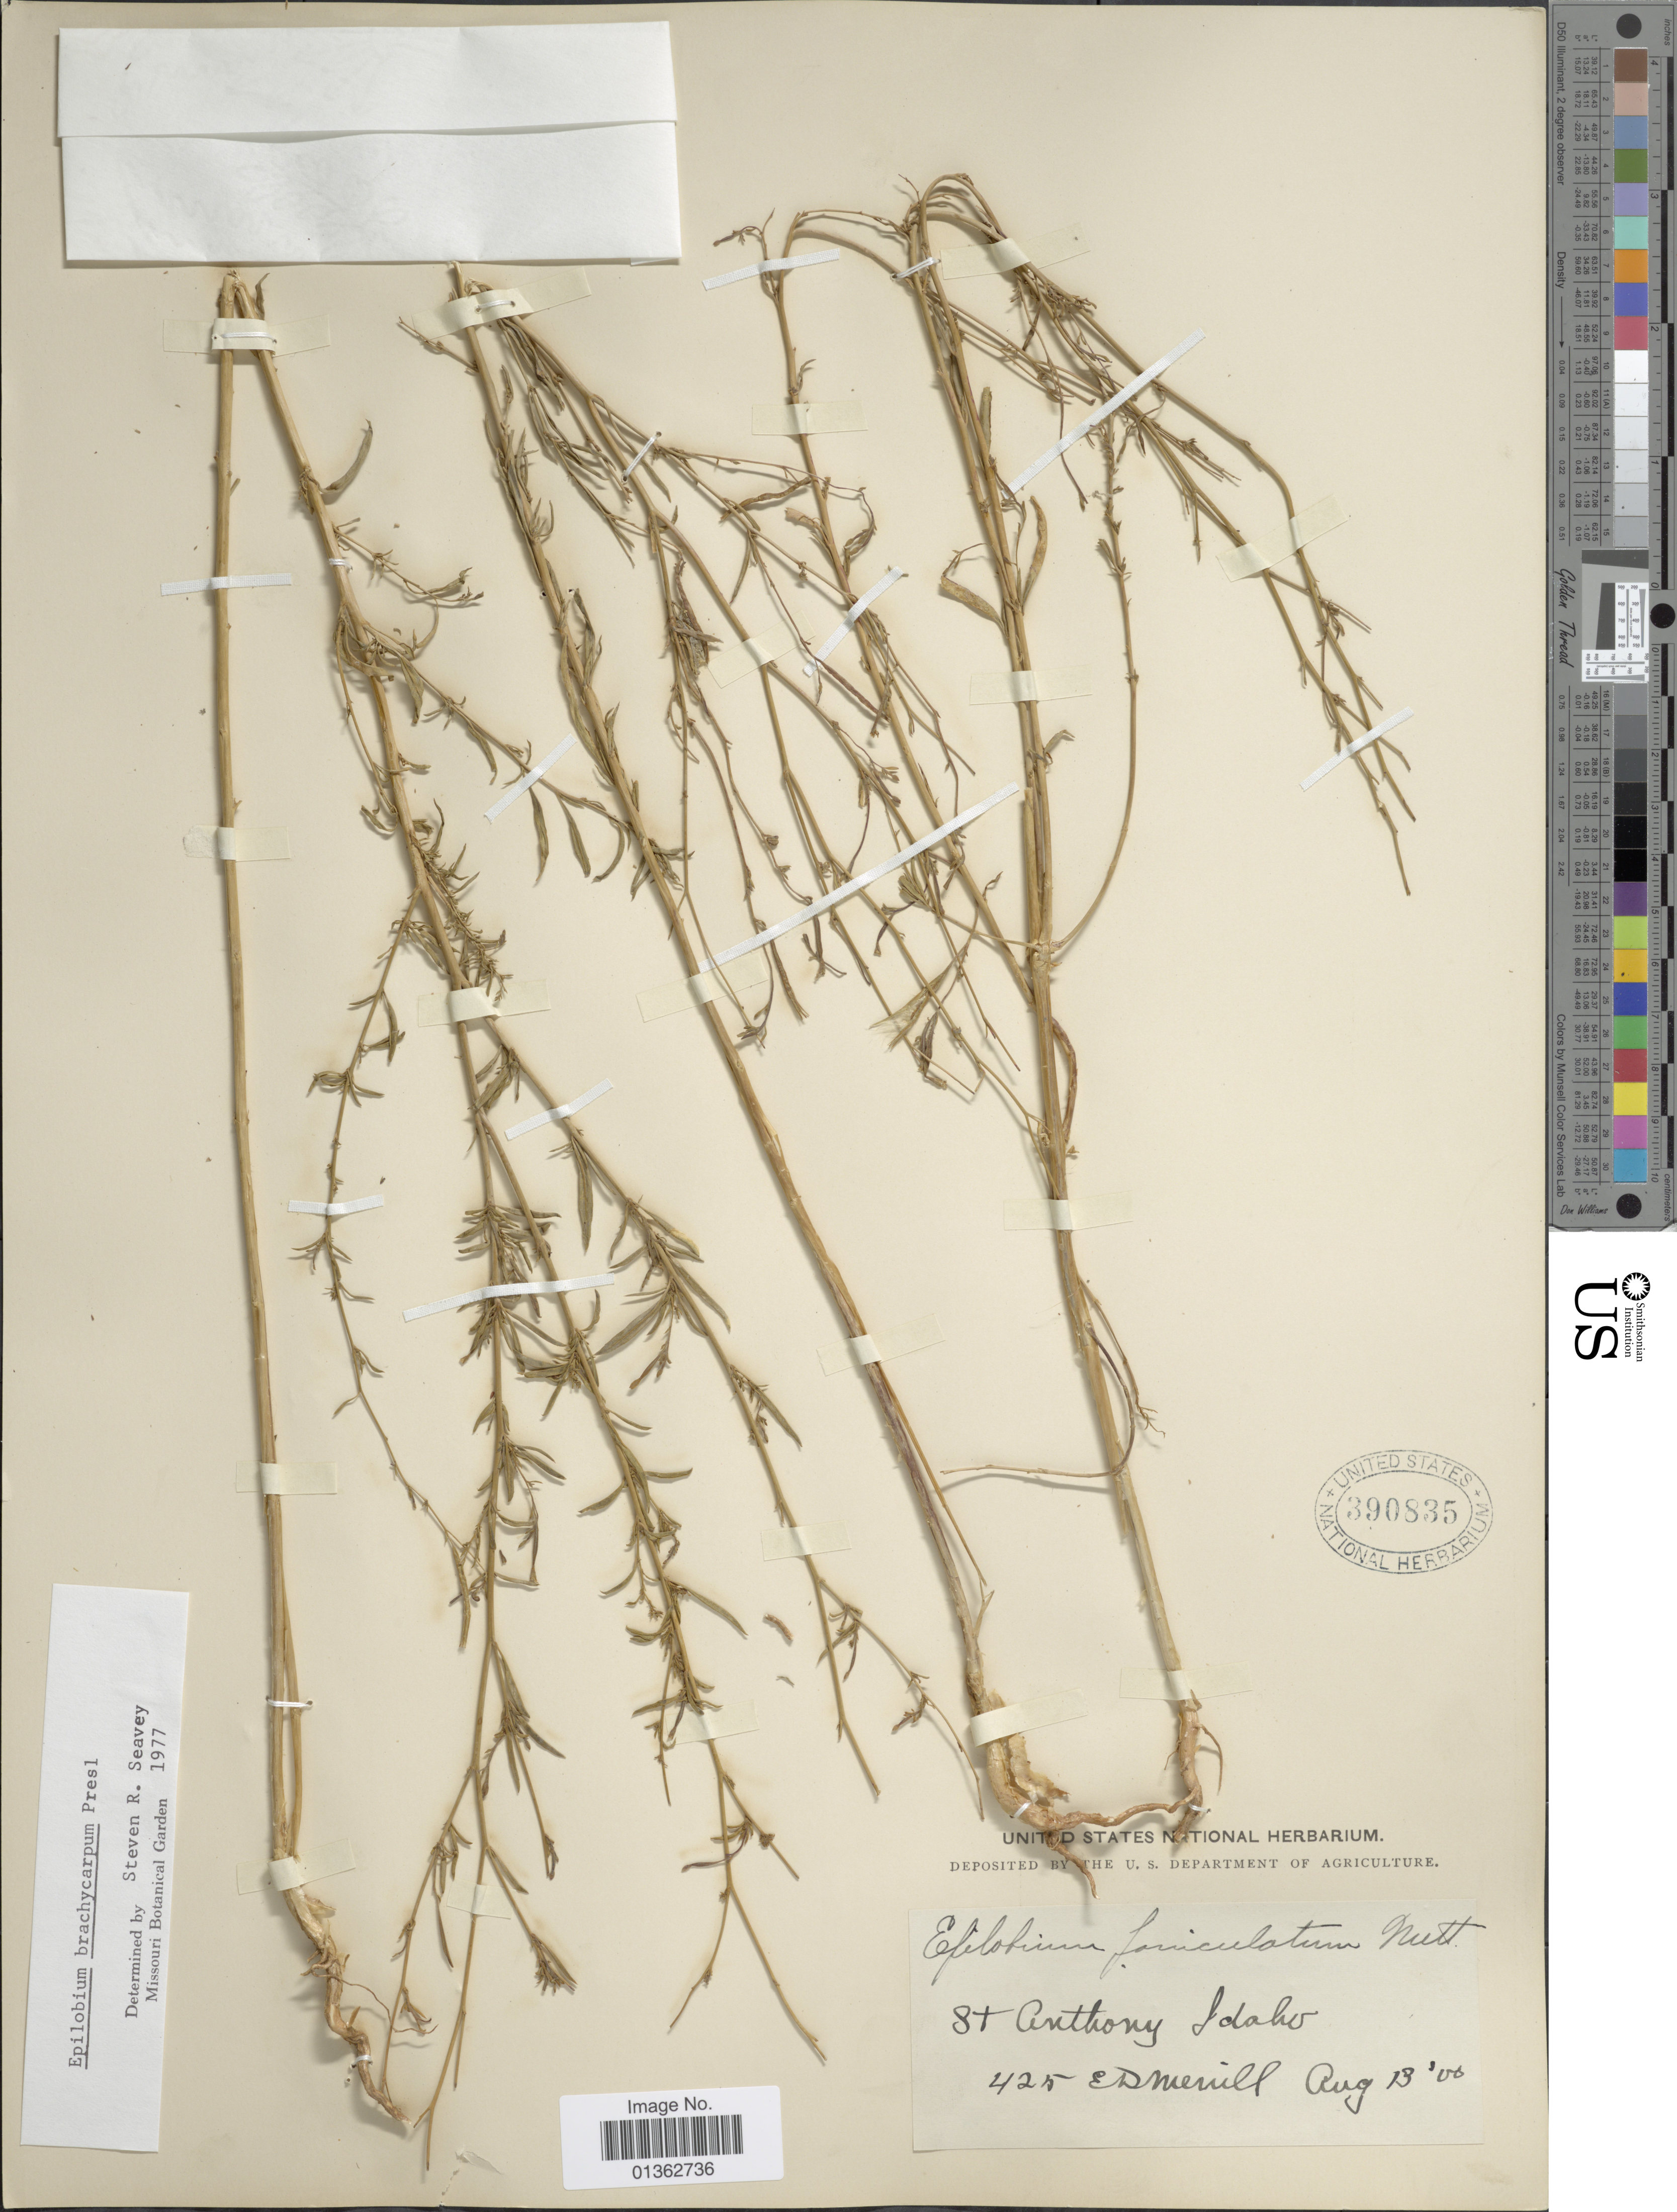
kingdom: Plantae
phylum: Tracheophyta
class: Magnoliopsida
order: Myrtales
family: Onagraceae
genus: Epilobium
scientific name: Epilobium brachycarpum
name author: C. Presl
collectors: E. D. Merrill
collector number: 425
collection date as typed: Transcribed d/m/y: 13/8/6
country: United States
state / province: Idaho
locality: St. Anthony.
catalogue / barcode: US 390835